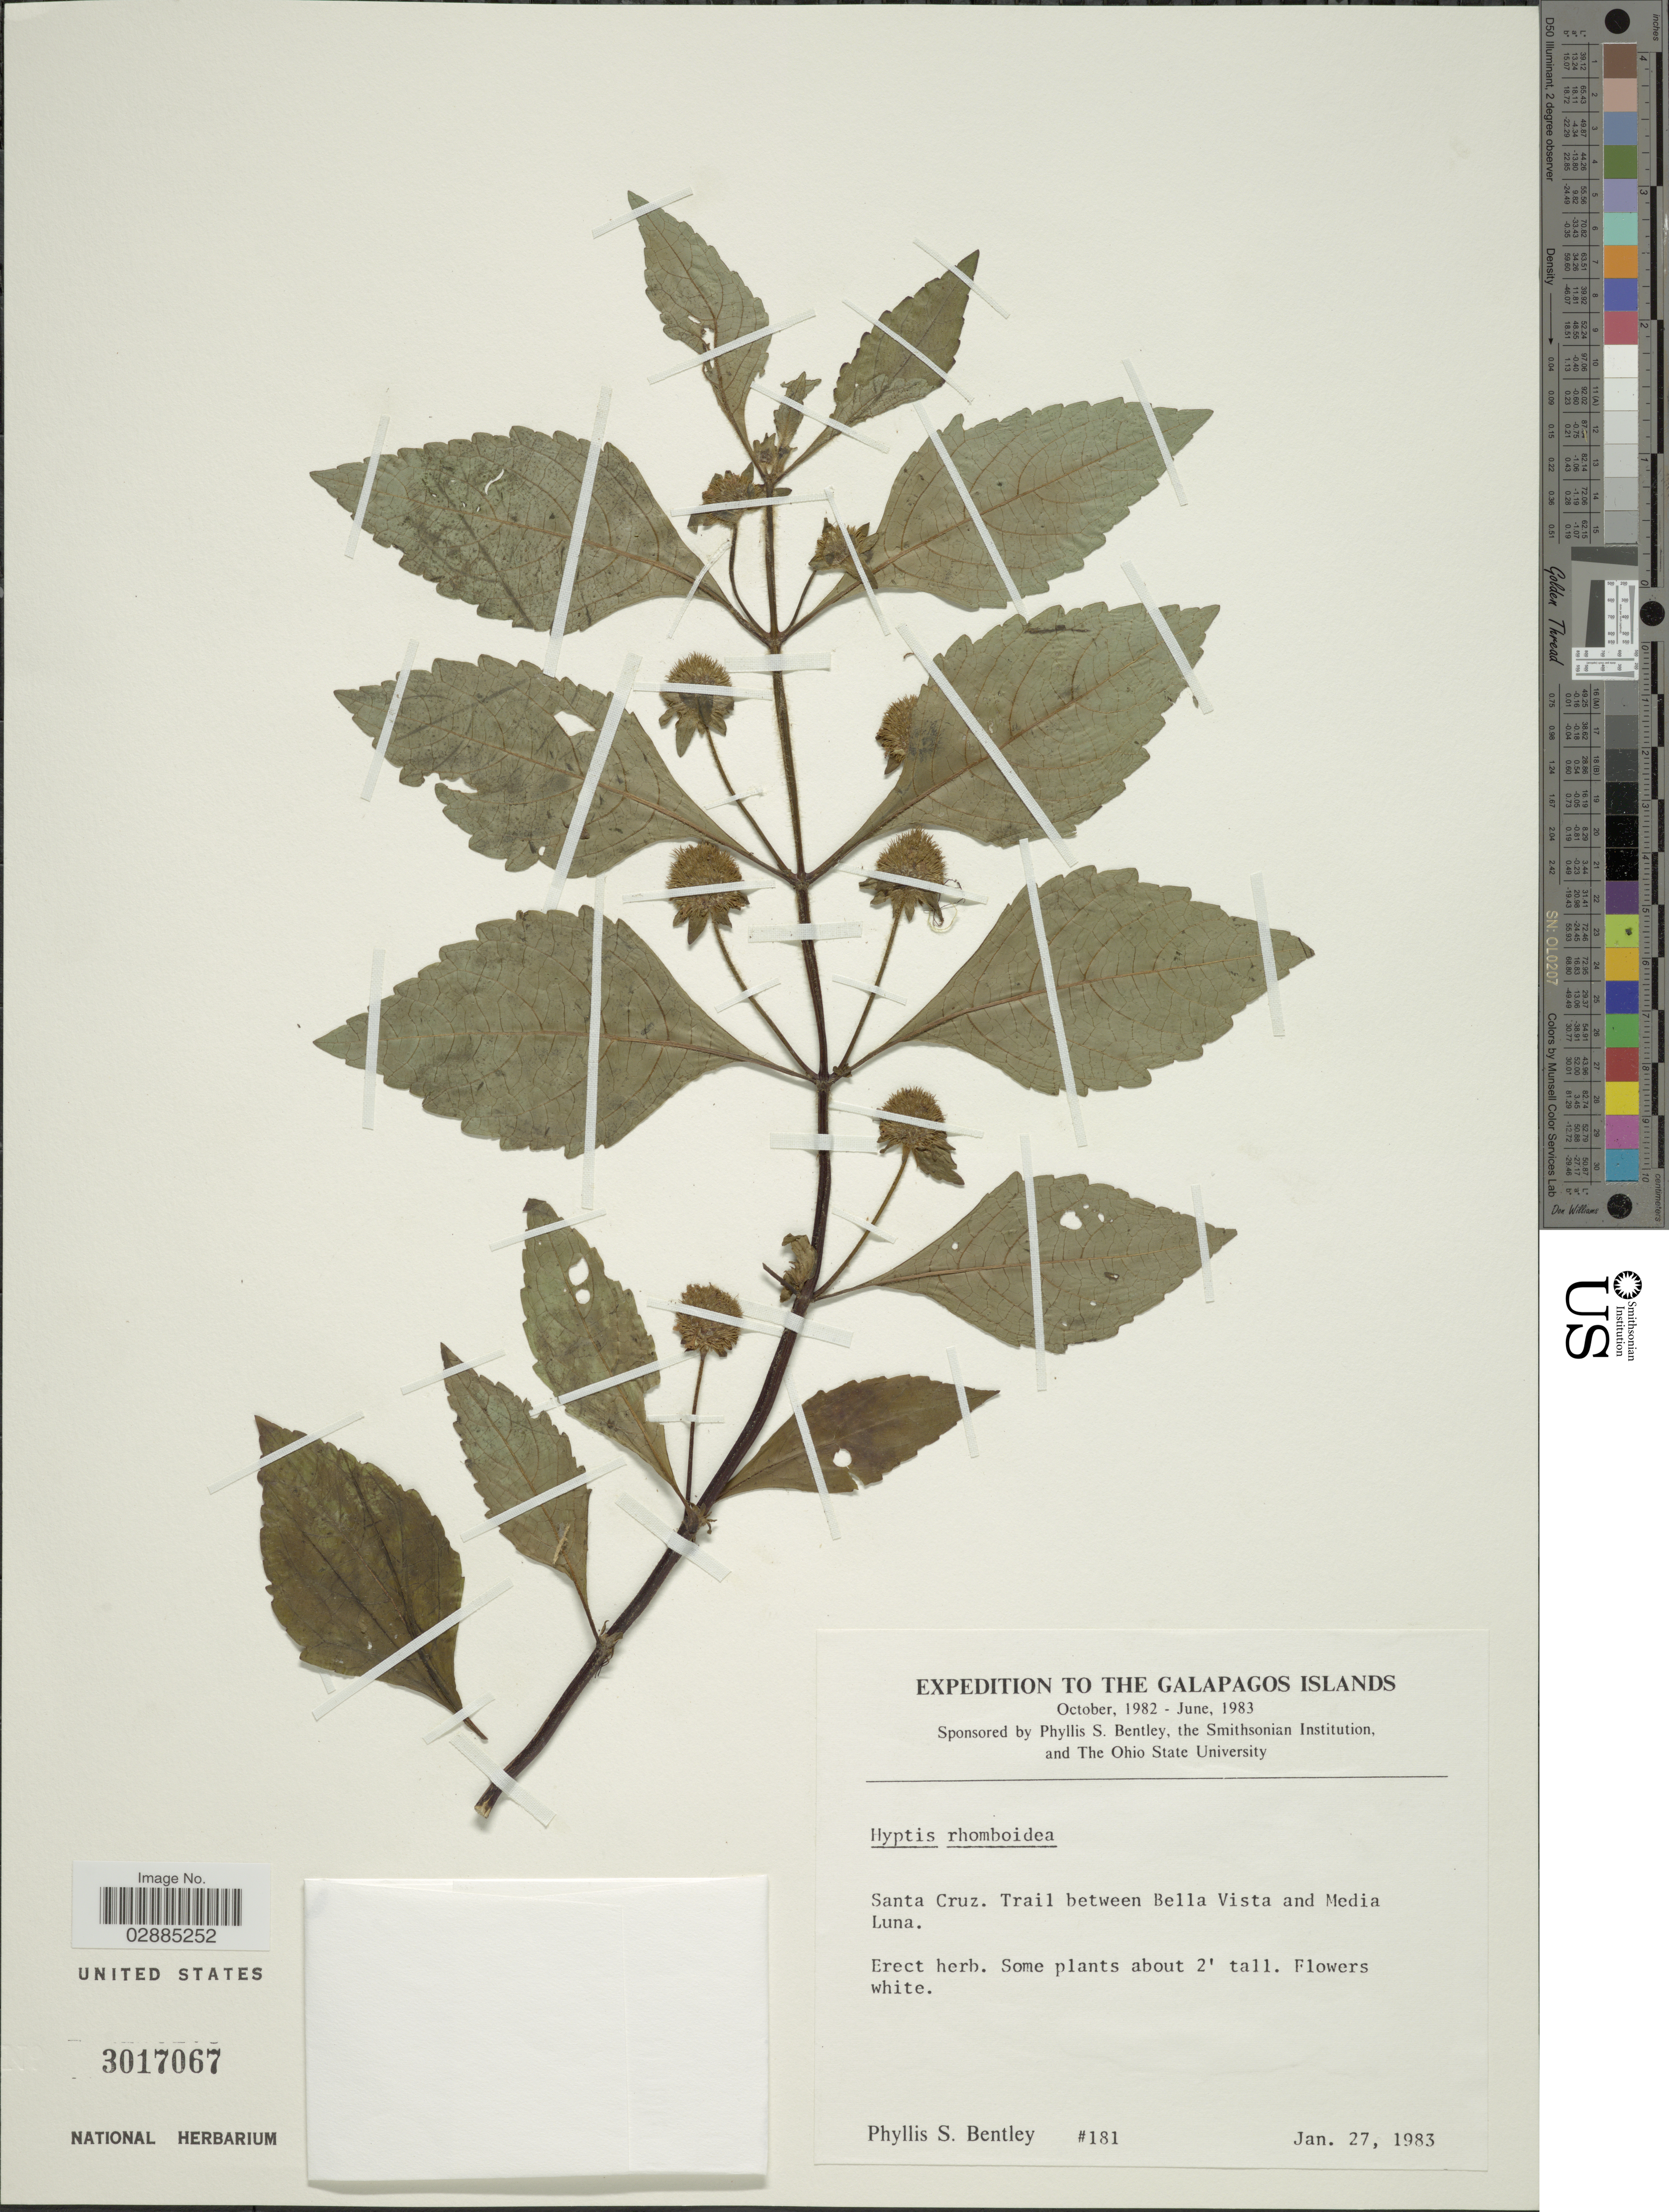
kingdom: Plantae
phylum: Tracheophyta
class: Magnoliopsida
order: Lamiales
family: Lamiaceae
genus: Hyptis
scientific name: Hyptis capitata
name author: Jacq.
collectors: P. S. Bentley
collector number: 181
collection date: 1983-01-27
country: Ecuador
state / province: Colón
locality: The Galapagos Islands. Santa Cruz. Trail between Bella Vista and Media Luna.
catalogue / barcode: US 3017067